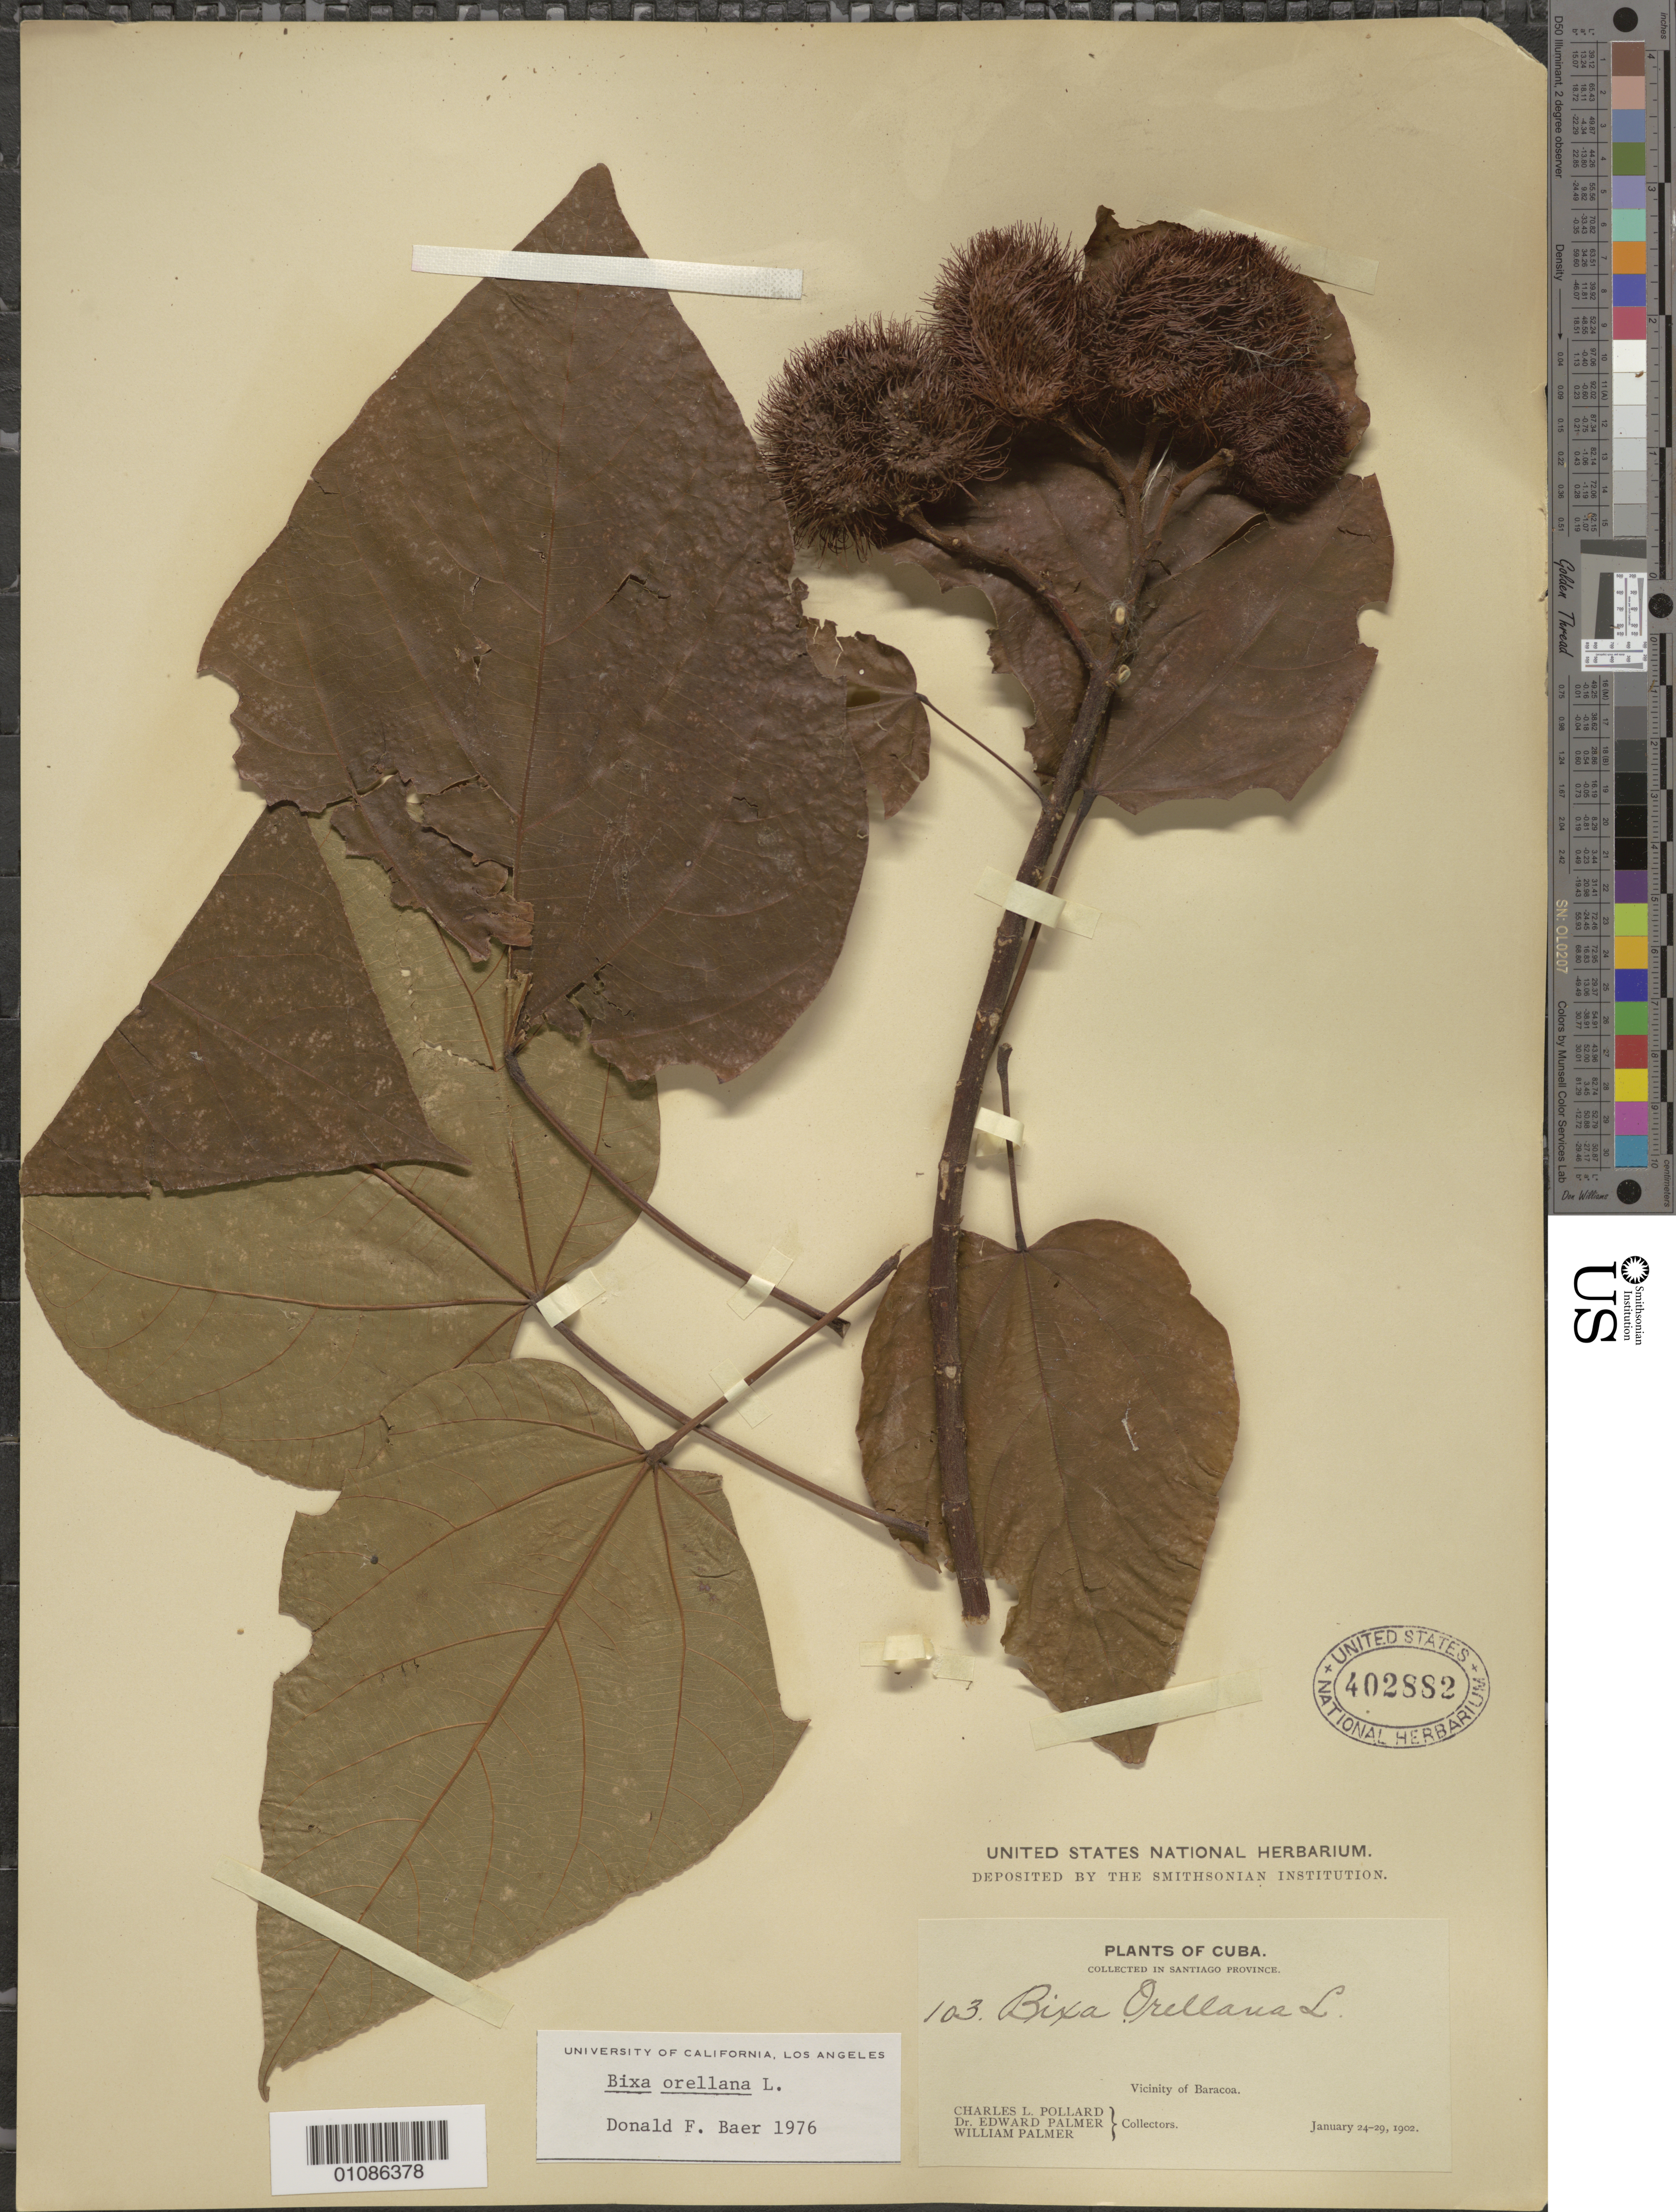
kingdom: Plantae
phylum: Tracheophyta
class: Magnoliopsida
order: Malvales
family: Bixaceae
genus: Bixa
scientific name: Bixa orellana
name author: L.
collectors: C. L. Pollard, E. Palmer & W. Palmer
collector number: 103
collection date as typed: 24 Jan 1902 to 29 Jan 1902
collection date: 1902-01-24/1902-01-29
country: Cuba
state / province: Santiago de Cuba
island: Cuba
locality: Santiago de Cuba [Oriente]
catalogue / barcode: US 402882